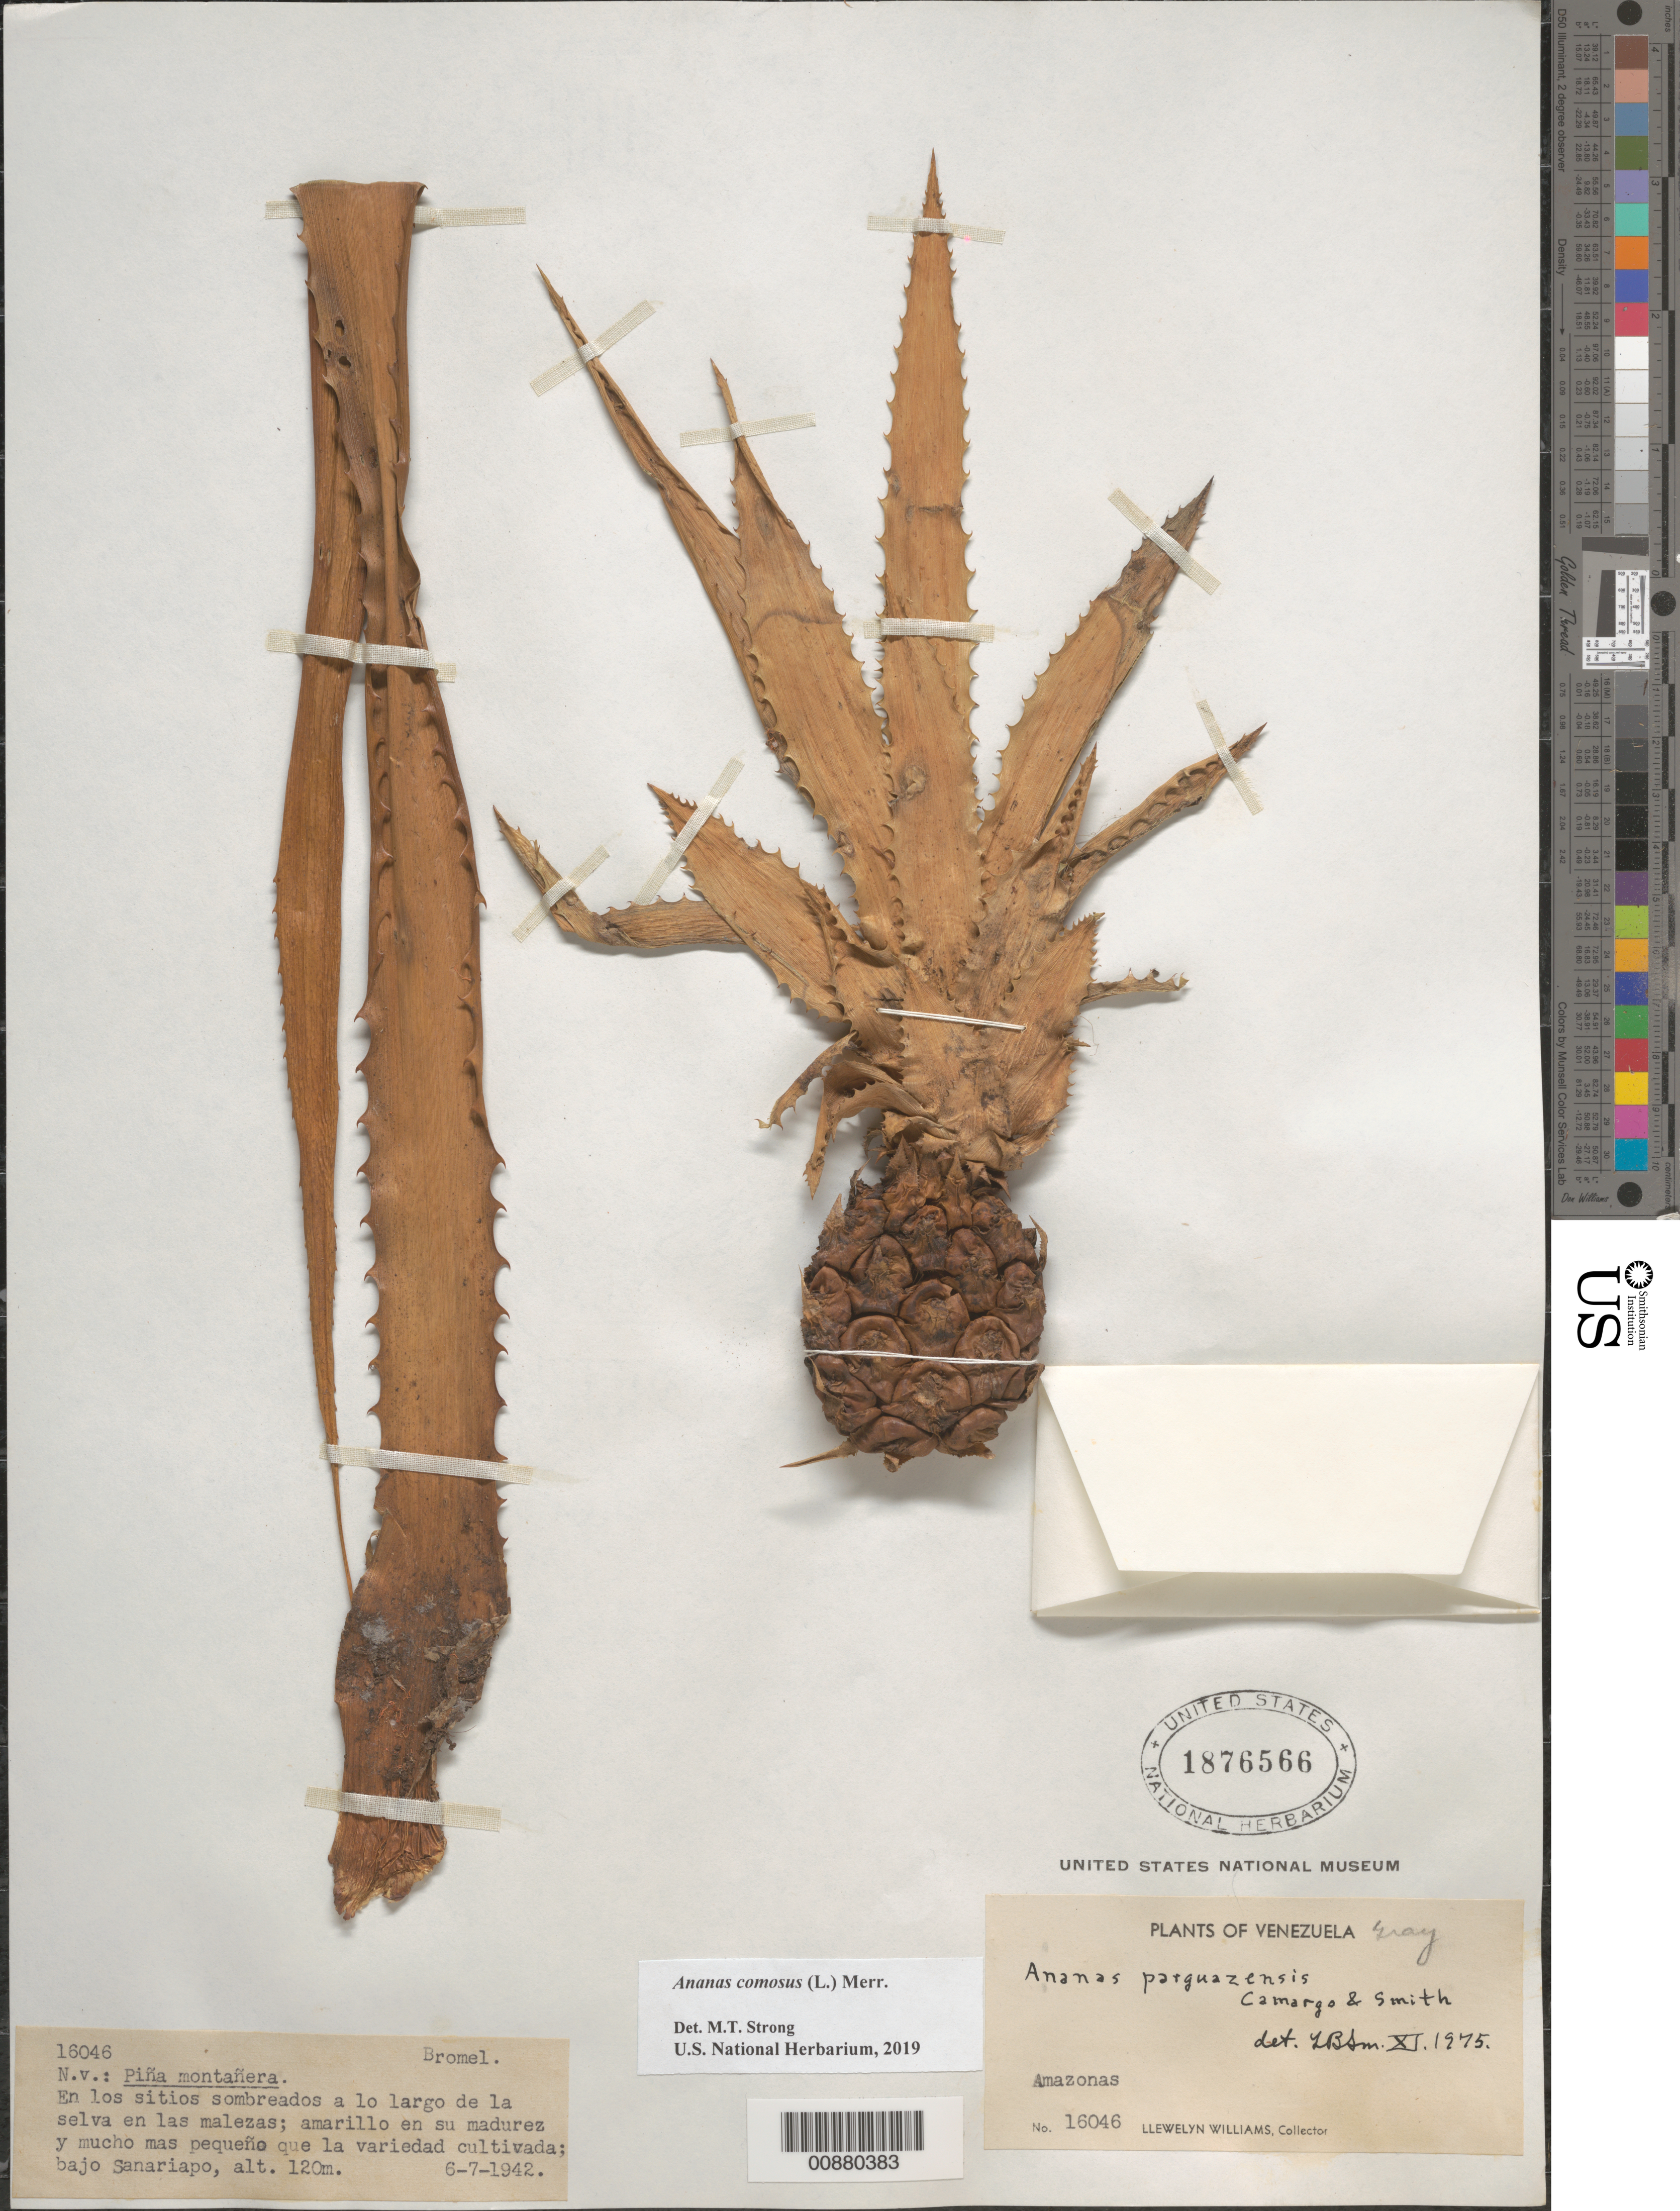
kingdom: Plantae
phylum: Tracheophyta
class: Liliopsida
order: Poales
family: Bromeliaceae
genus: Ananas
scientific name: Ananas comosus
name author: (L.) Merr.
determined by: Strong, Mark T., (BOT), Smithsonian Institution - National Museum of Natural History (UNITED STATES)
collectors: Ll. Williams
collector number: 16046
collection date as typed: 6-Jul-42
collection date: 1942-07-06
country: Venezuela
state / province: Amazonas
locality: Bajo Sanariapo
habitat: Sitios sombreados a lo largo de la selva en las malezas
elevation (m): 120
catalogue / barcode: US 1876566